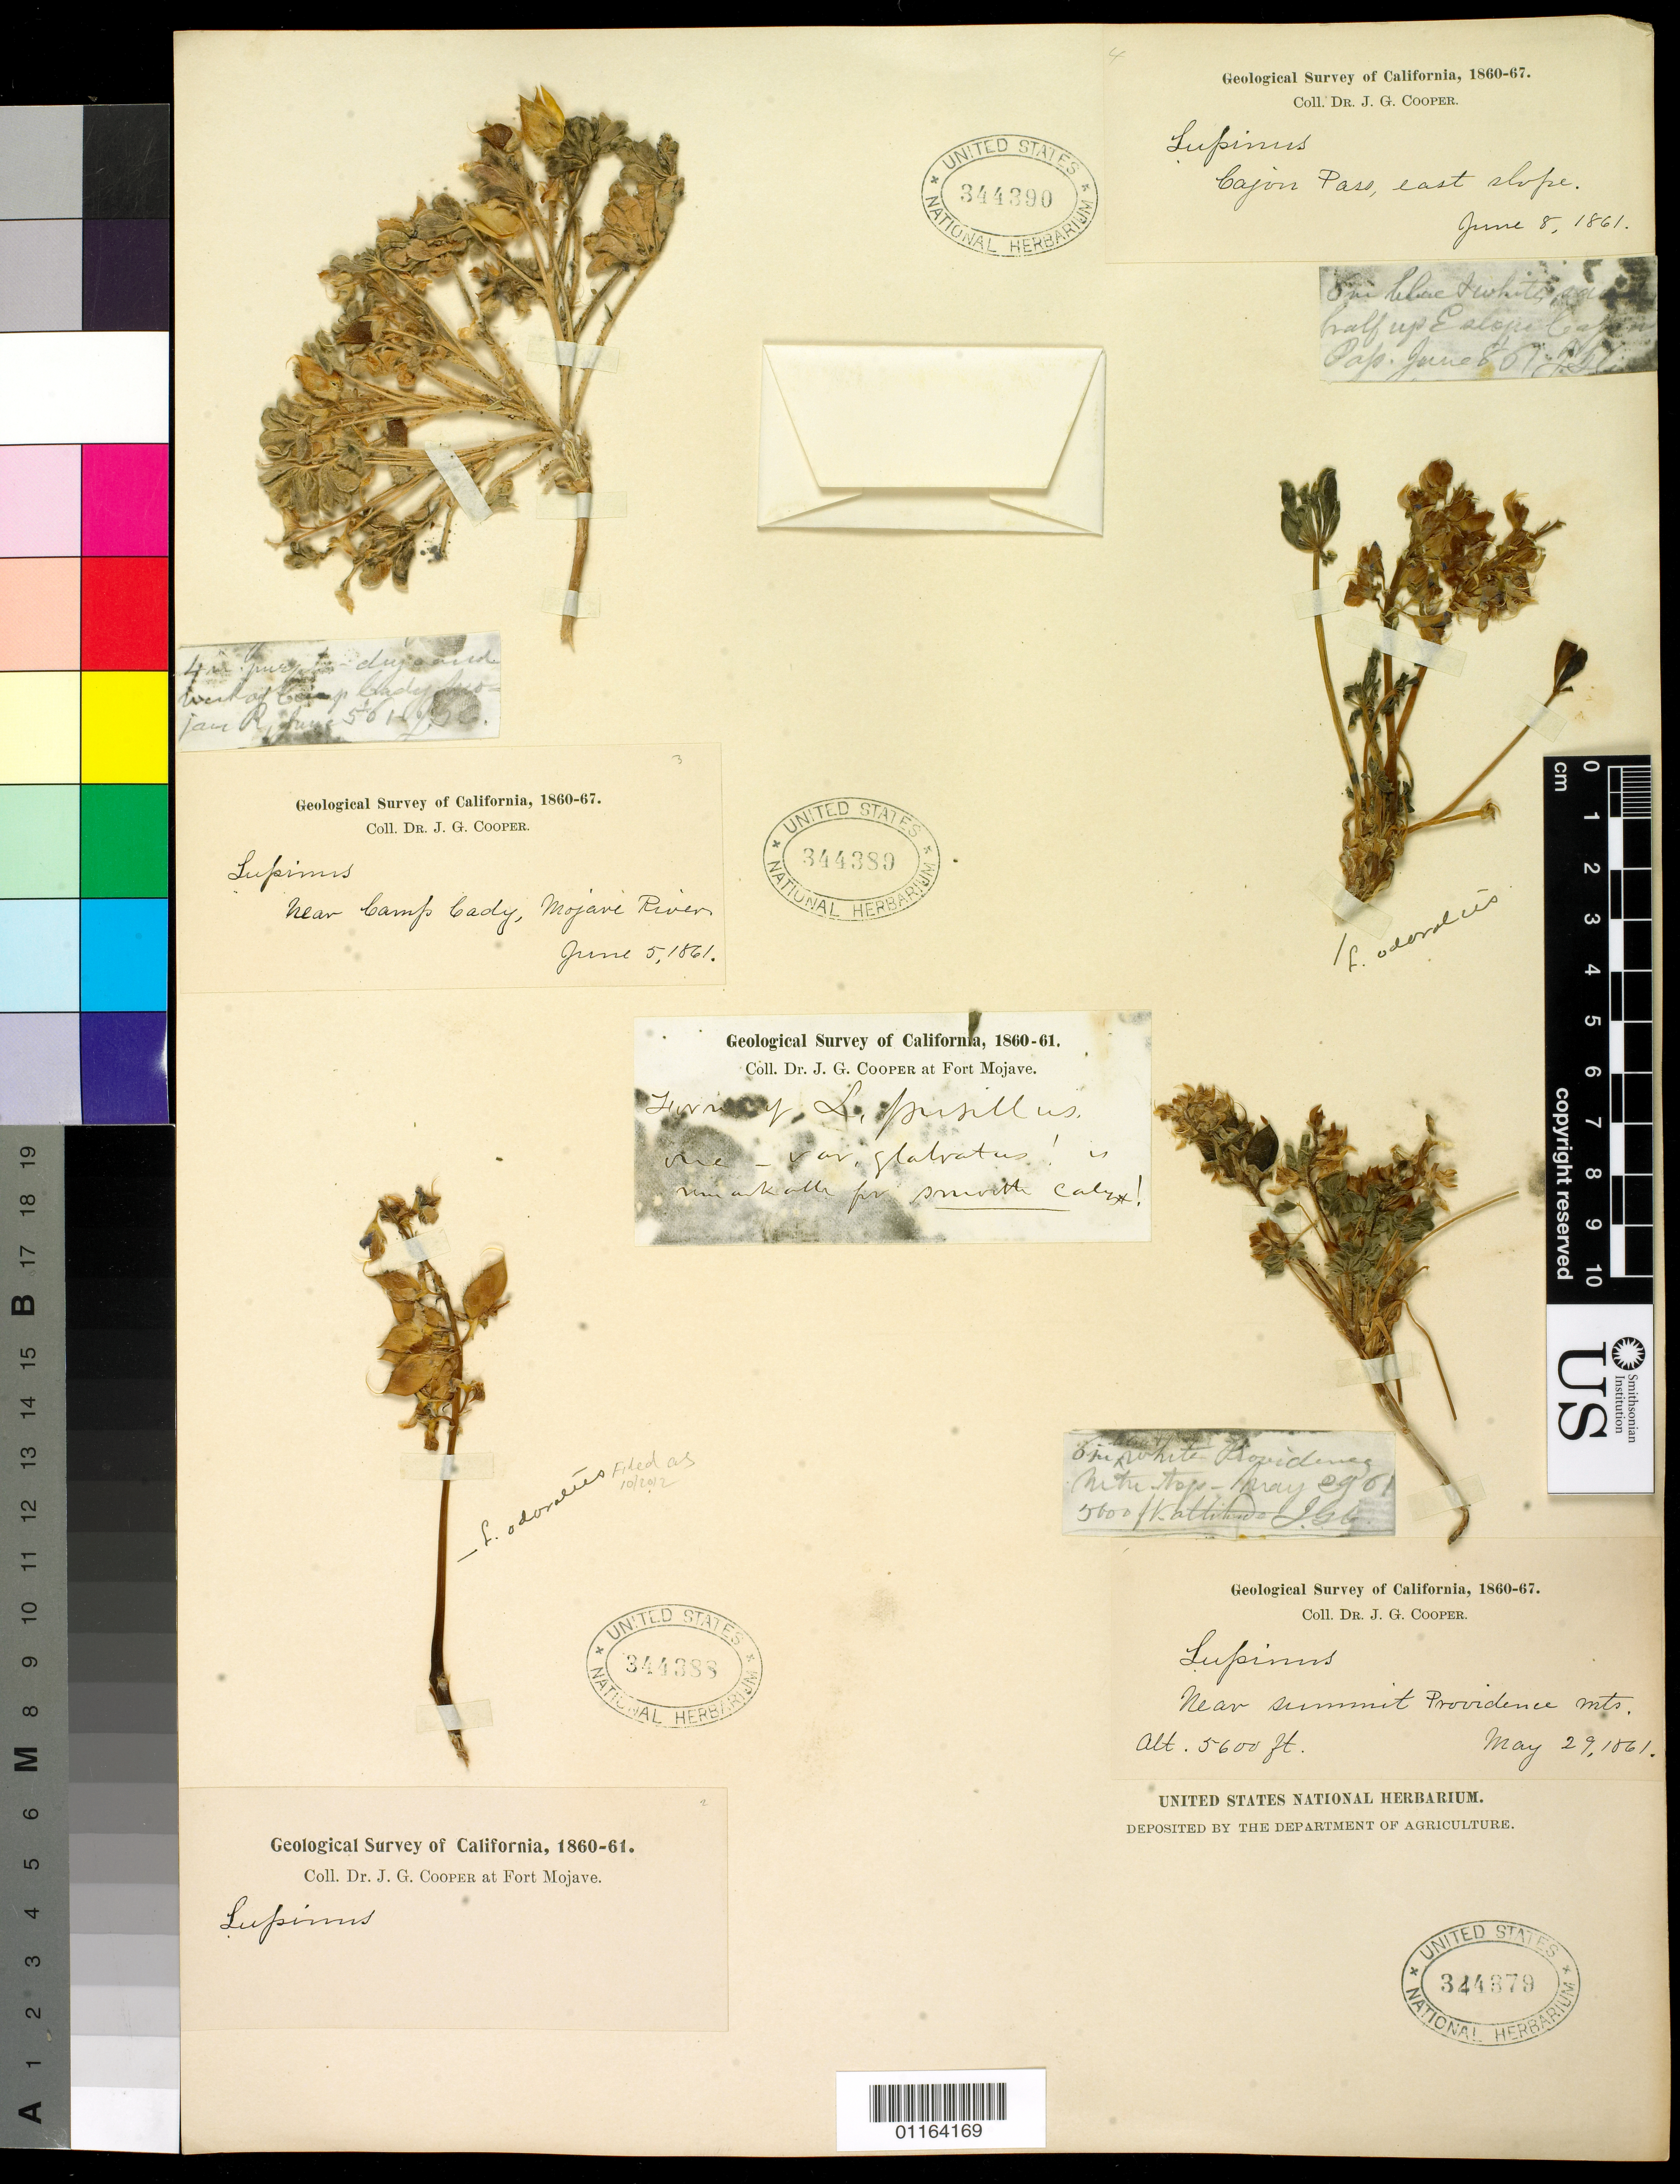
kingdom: Plantae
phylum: Tracheophyta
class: Magnoliopsida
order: Fabales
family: Fabaceae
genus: Lupinus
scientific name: Lupinus odoratus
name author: A. Heller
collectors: J. G. Cooper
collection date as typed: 29 May 1861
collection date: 1861-05-29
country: United States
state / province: California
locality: Near summit Providence Mountains.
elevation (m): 1707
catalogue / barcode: US 344379